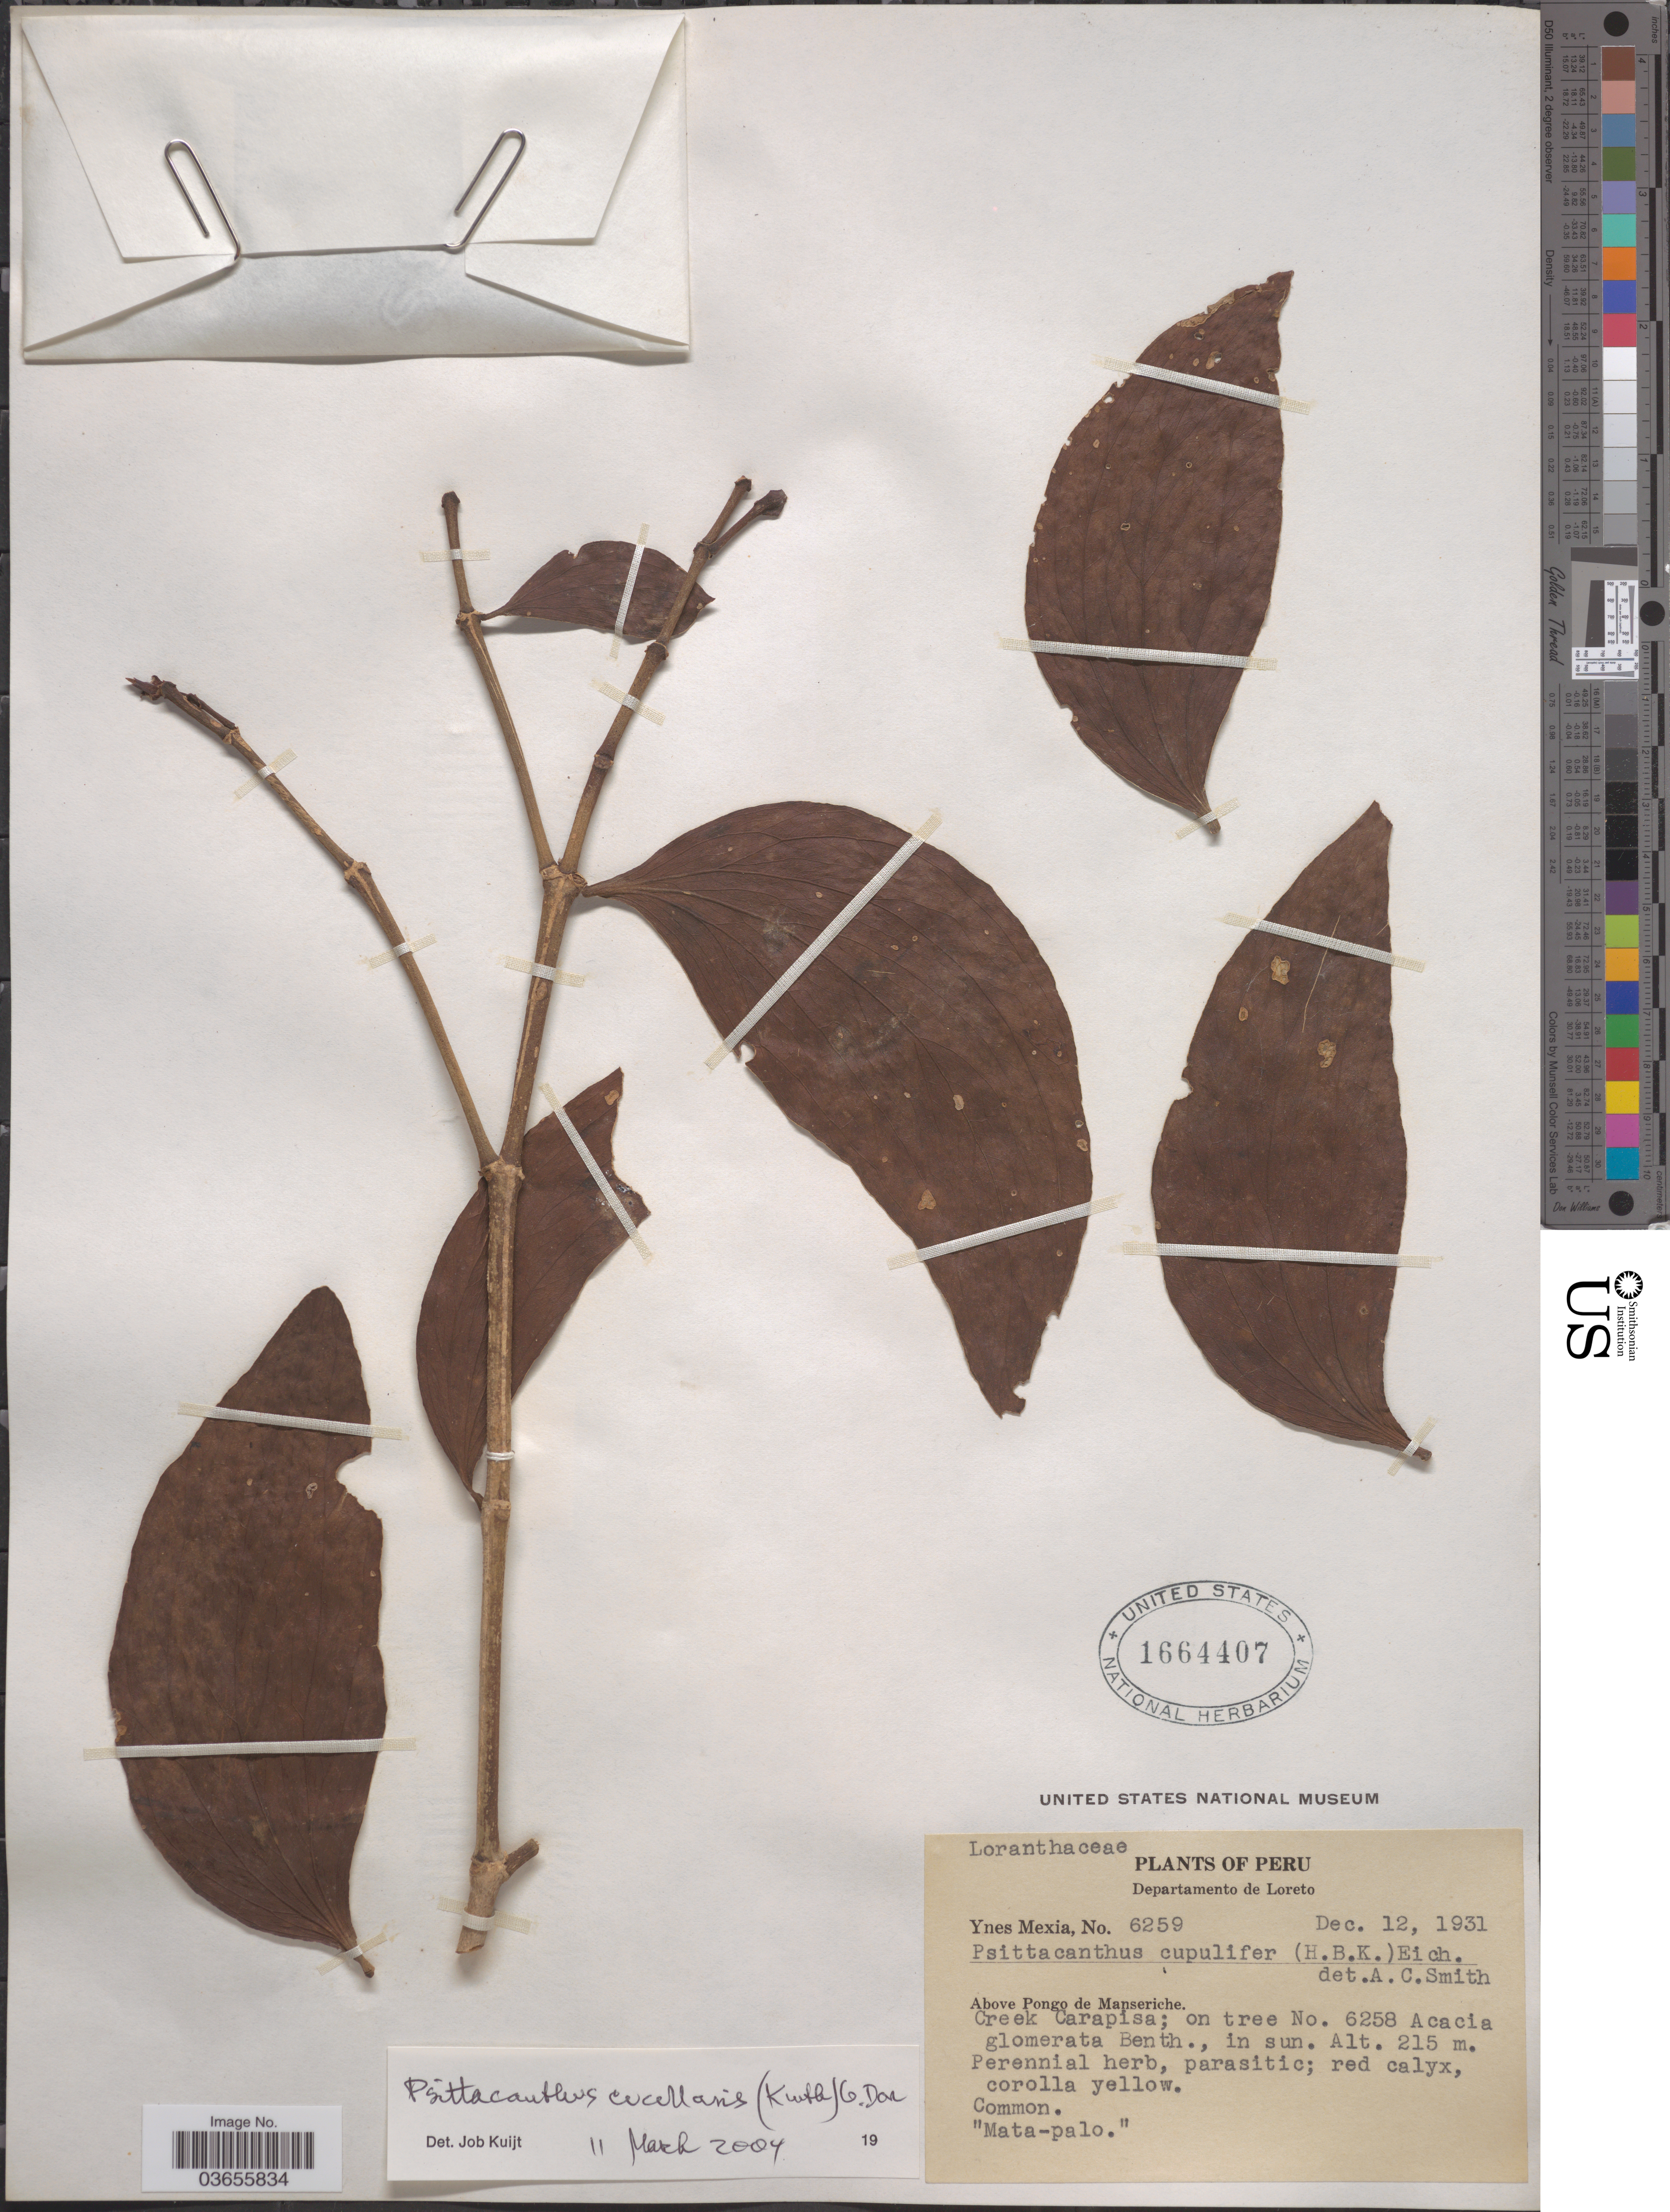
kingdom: Plantae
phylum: Tracheophyta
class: Magnoliopsida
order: Santalales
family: Loranthaceae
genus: Psittacanthus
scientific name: Psittacanthus cucullaris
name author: (Kunth) G. Don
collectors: Y. Mexia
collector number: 6259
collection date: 1931-12-12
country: Peru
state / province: Loreto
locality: Departamento de Loreto. Above Pongo de Manseriche. Creek Carapisa.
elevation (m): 215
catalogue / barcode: US 1664407